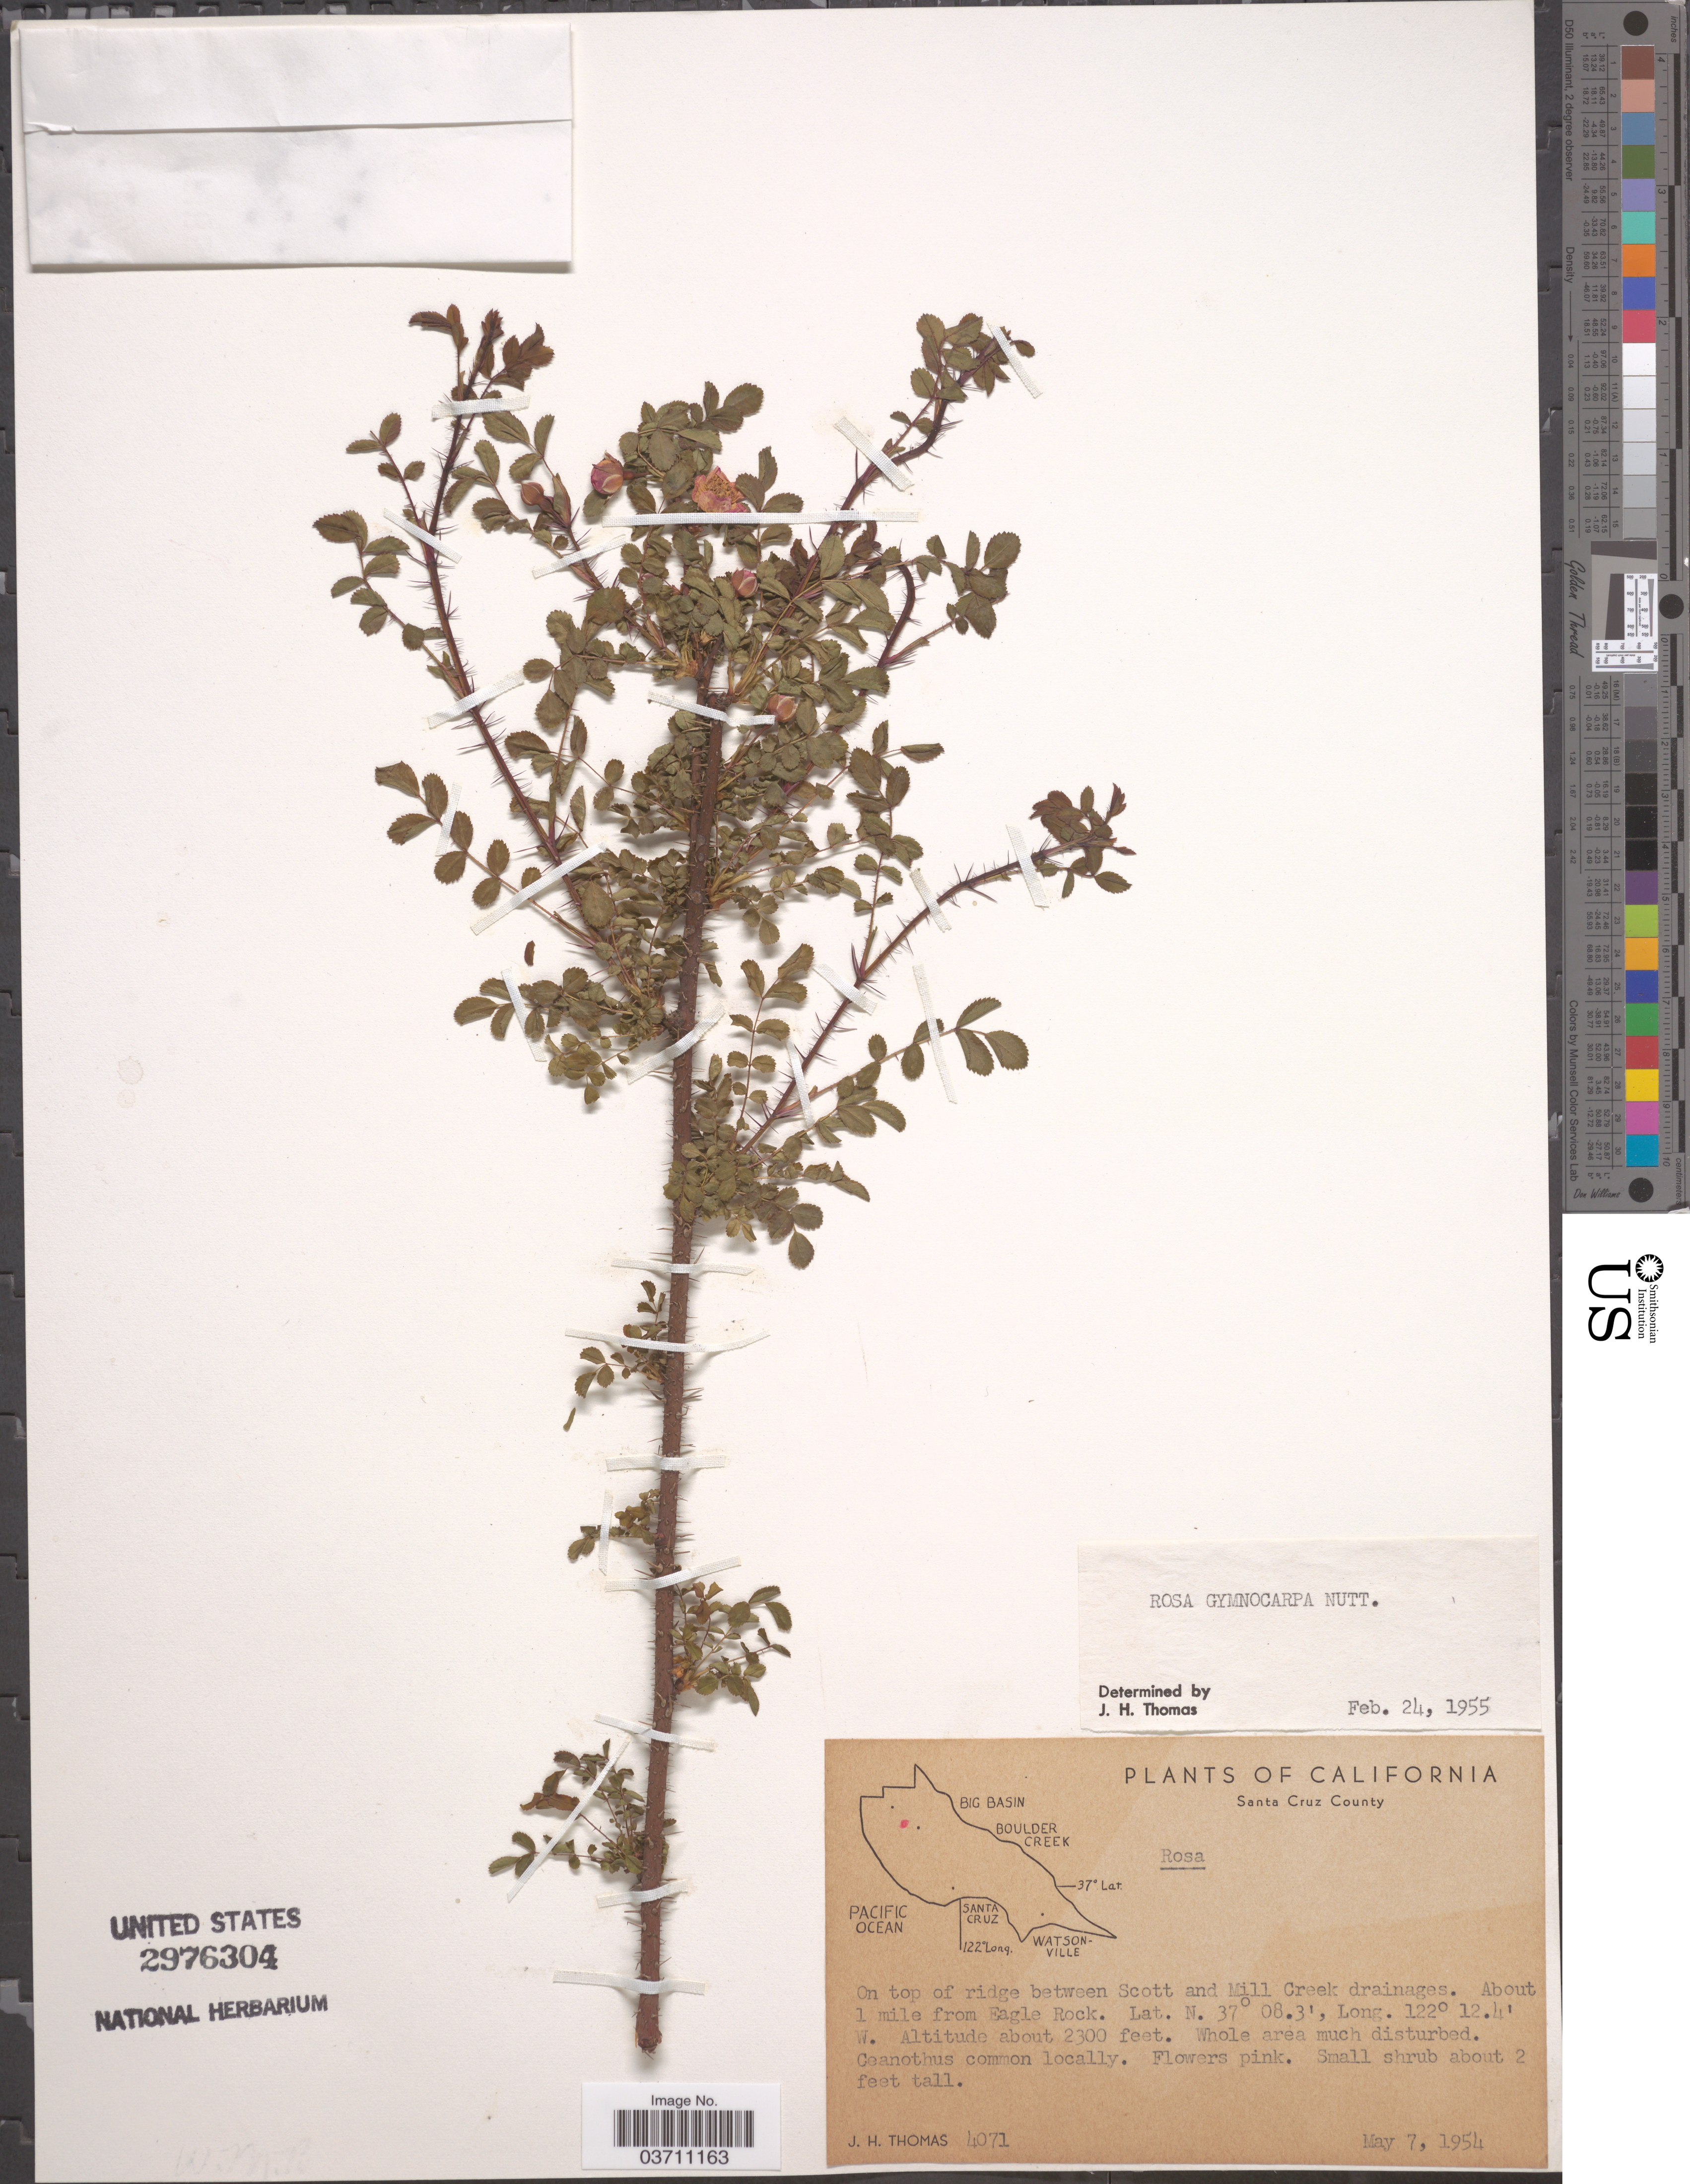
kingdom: Plantae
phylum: Tracheophyta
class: Magnoliopsida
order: Rosales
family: Rosaceae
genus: Rosa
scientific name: Rosa gymnocarpa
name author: Nutt.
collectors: J. H. Thomas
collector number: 4071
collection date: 1954-05-07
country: United States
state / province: California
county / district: Santa Cruz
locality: Santa Cruz County. On top of ridge between Scott and Mill Creek drainages. About 1 mile from Eagle Rock.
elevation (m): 701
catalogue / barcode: US 2976304